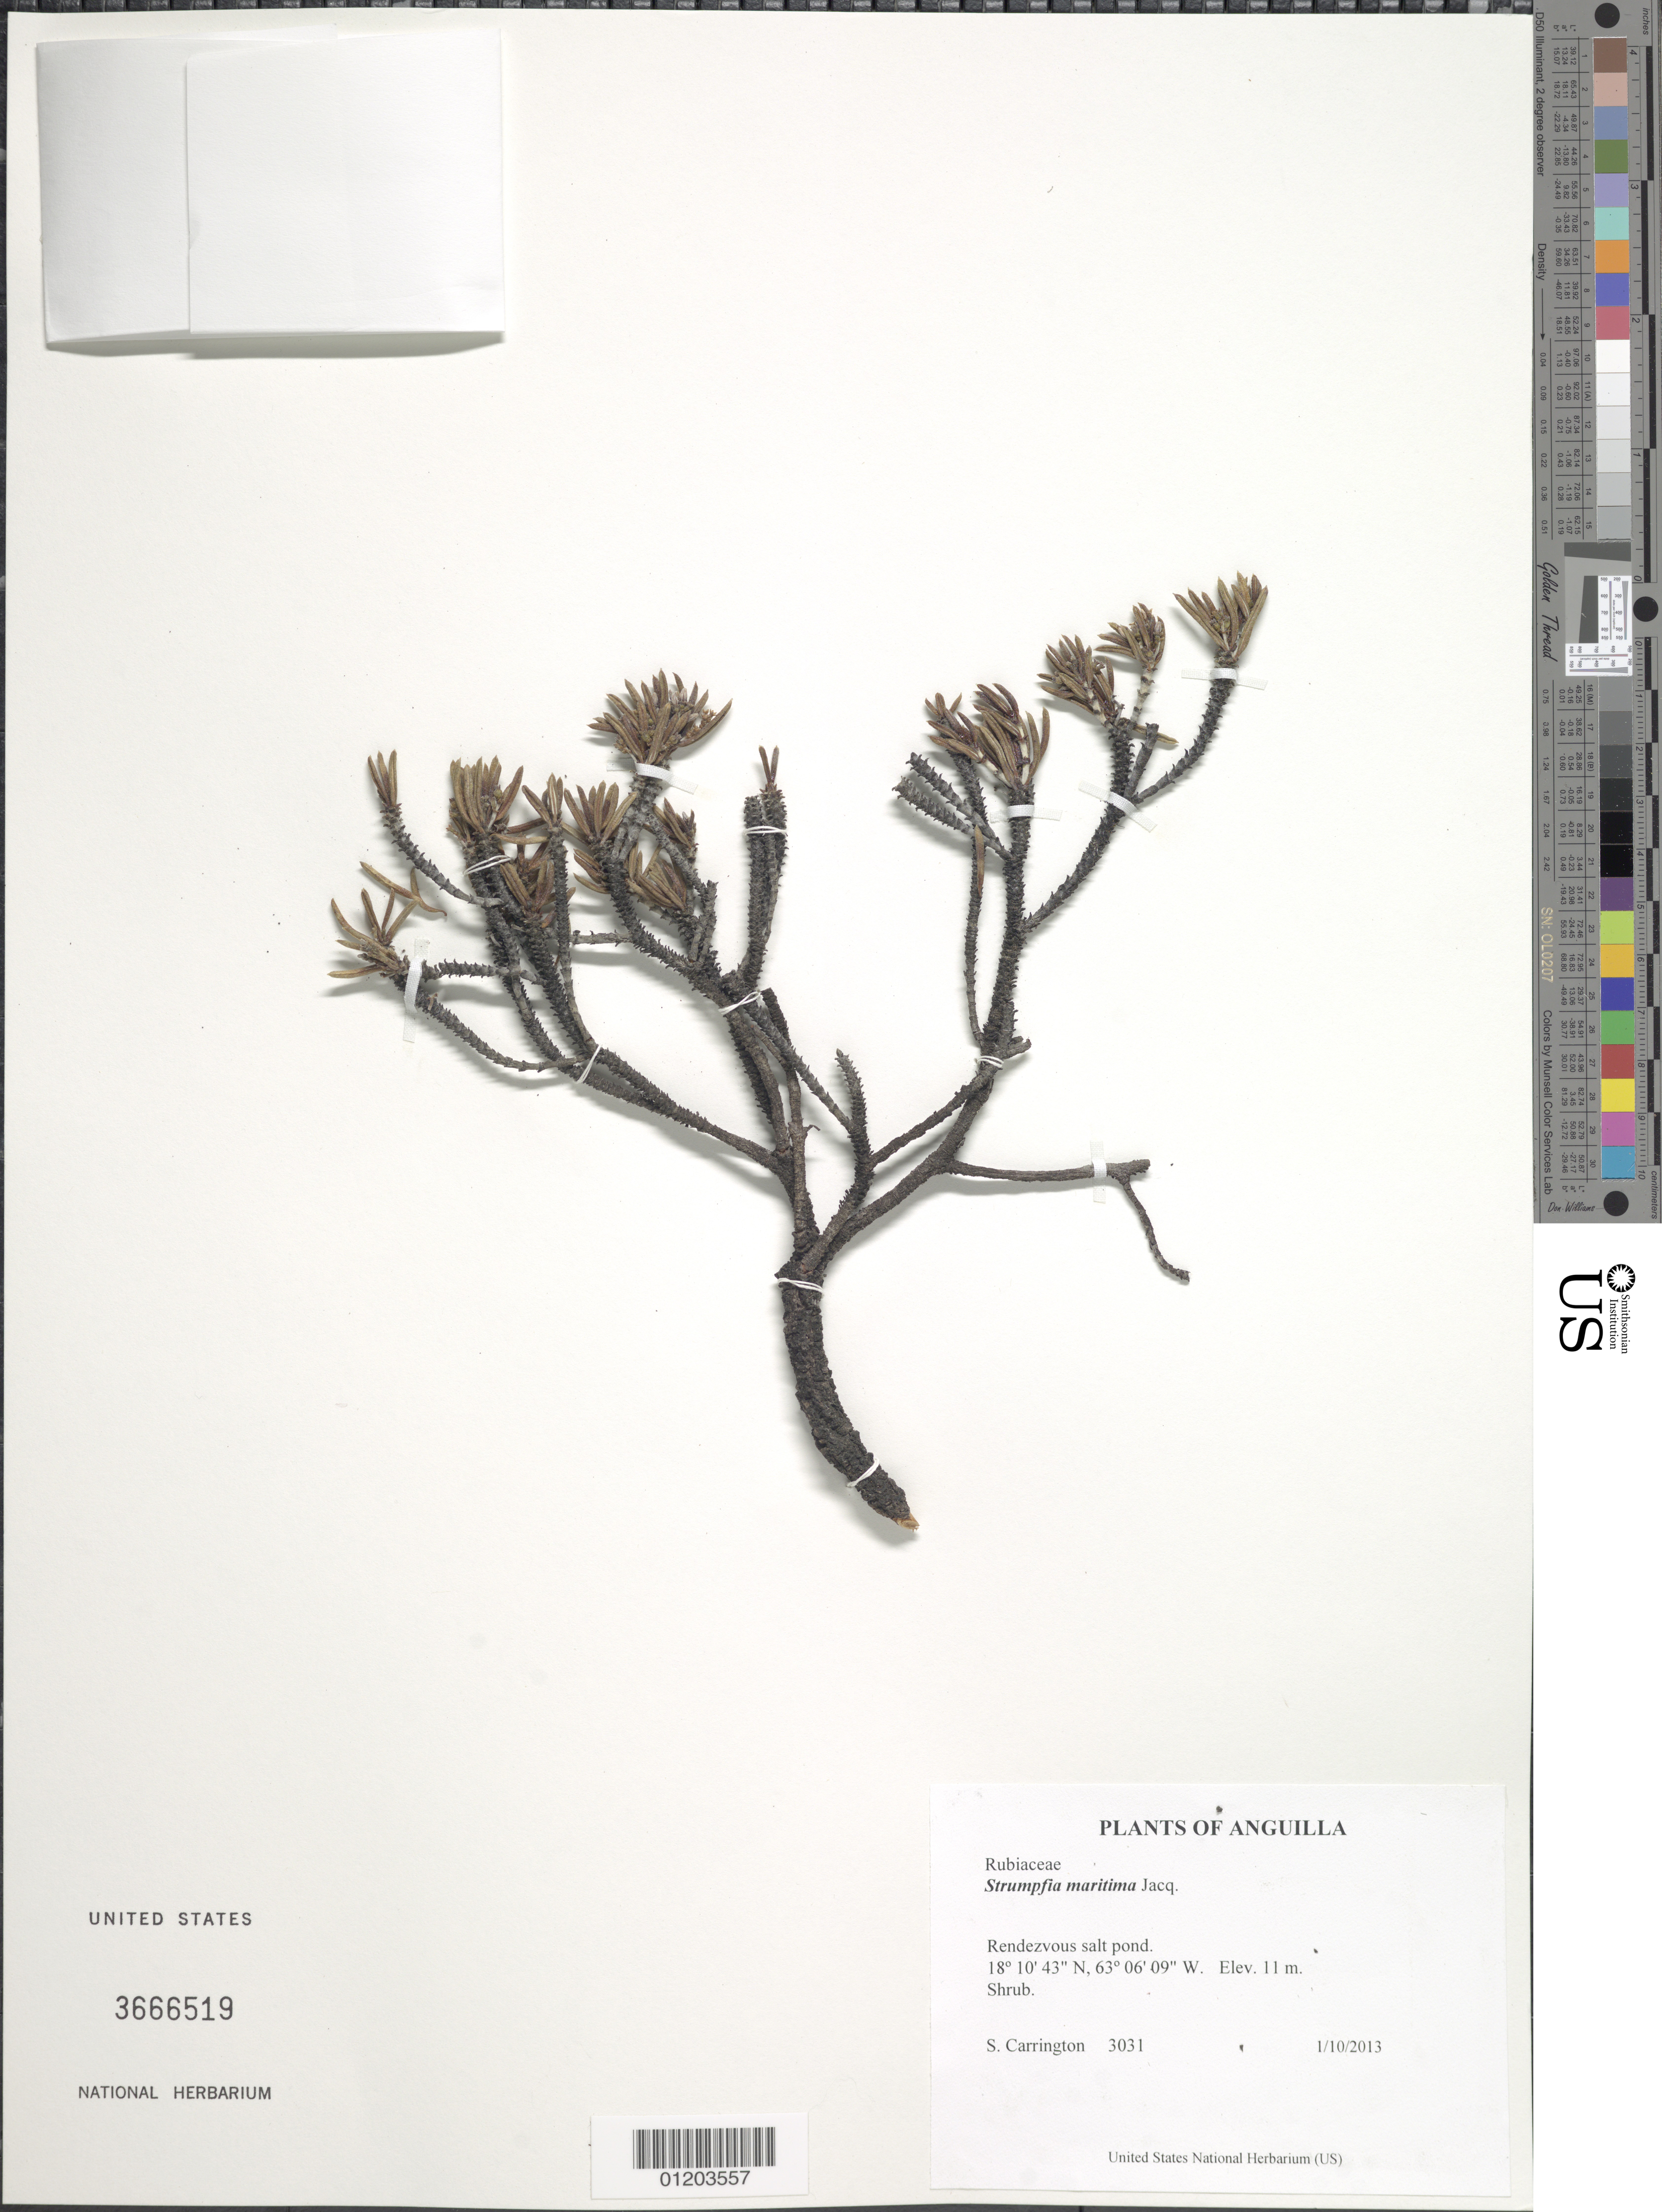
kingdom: Plantae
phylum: Tracheophyta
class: Magnoliopsida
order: Gentianales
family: Rubiaceae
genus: Strumpfia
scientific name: Strumpfia maritima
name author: Jacq.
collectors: C. M. S. Carrington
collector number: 3031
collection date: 2013-01-10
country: Anguilla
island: Anguilla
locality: Rendezvous Salt Pond.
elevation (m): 11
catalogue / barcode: US 3666519